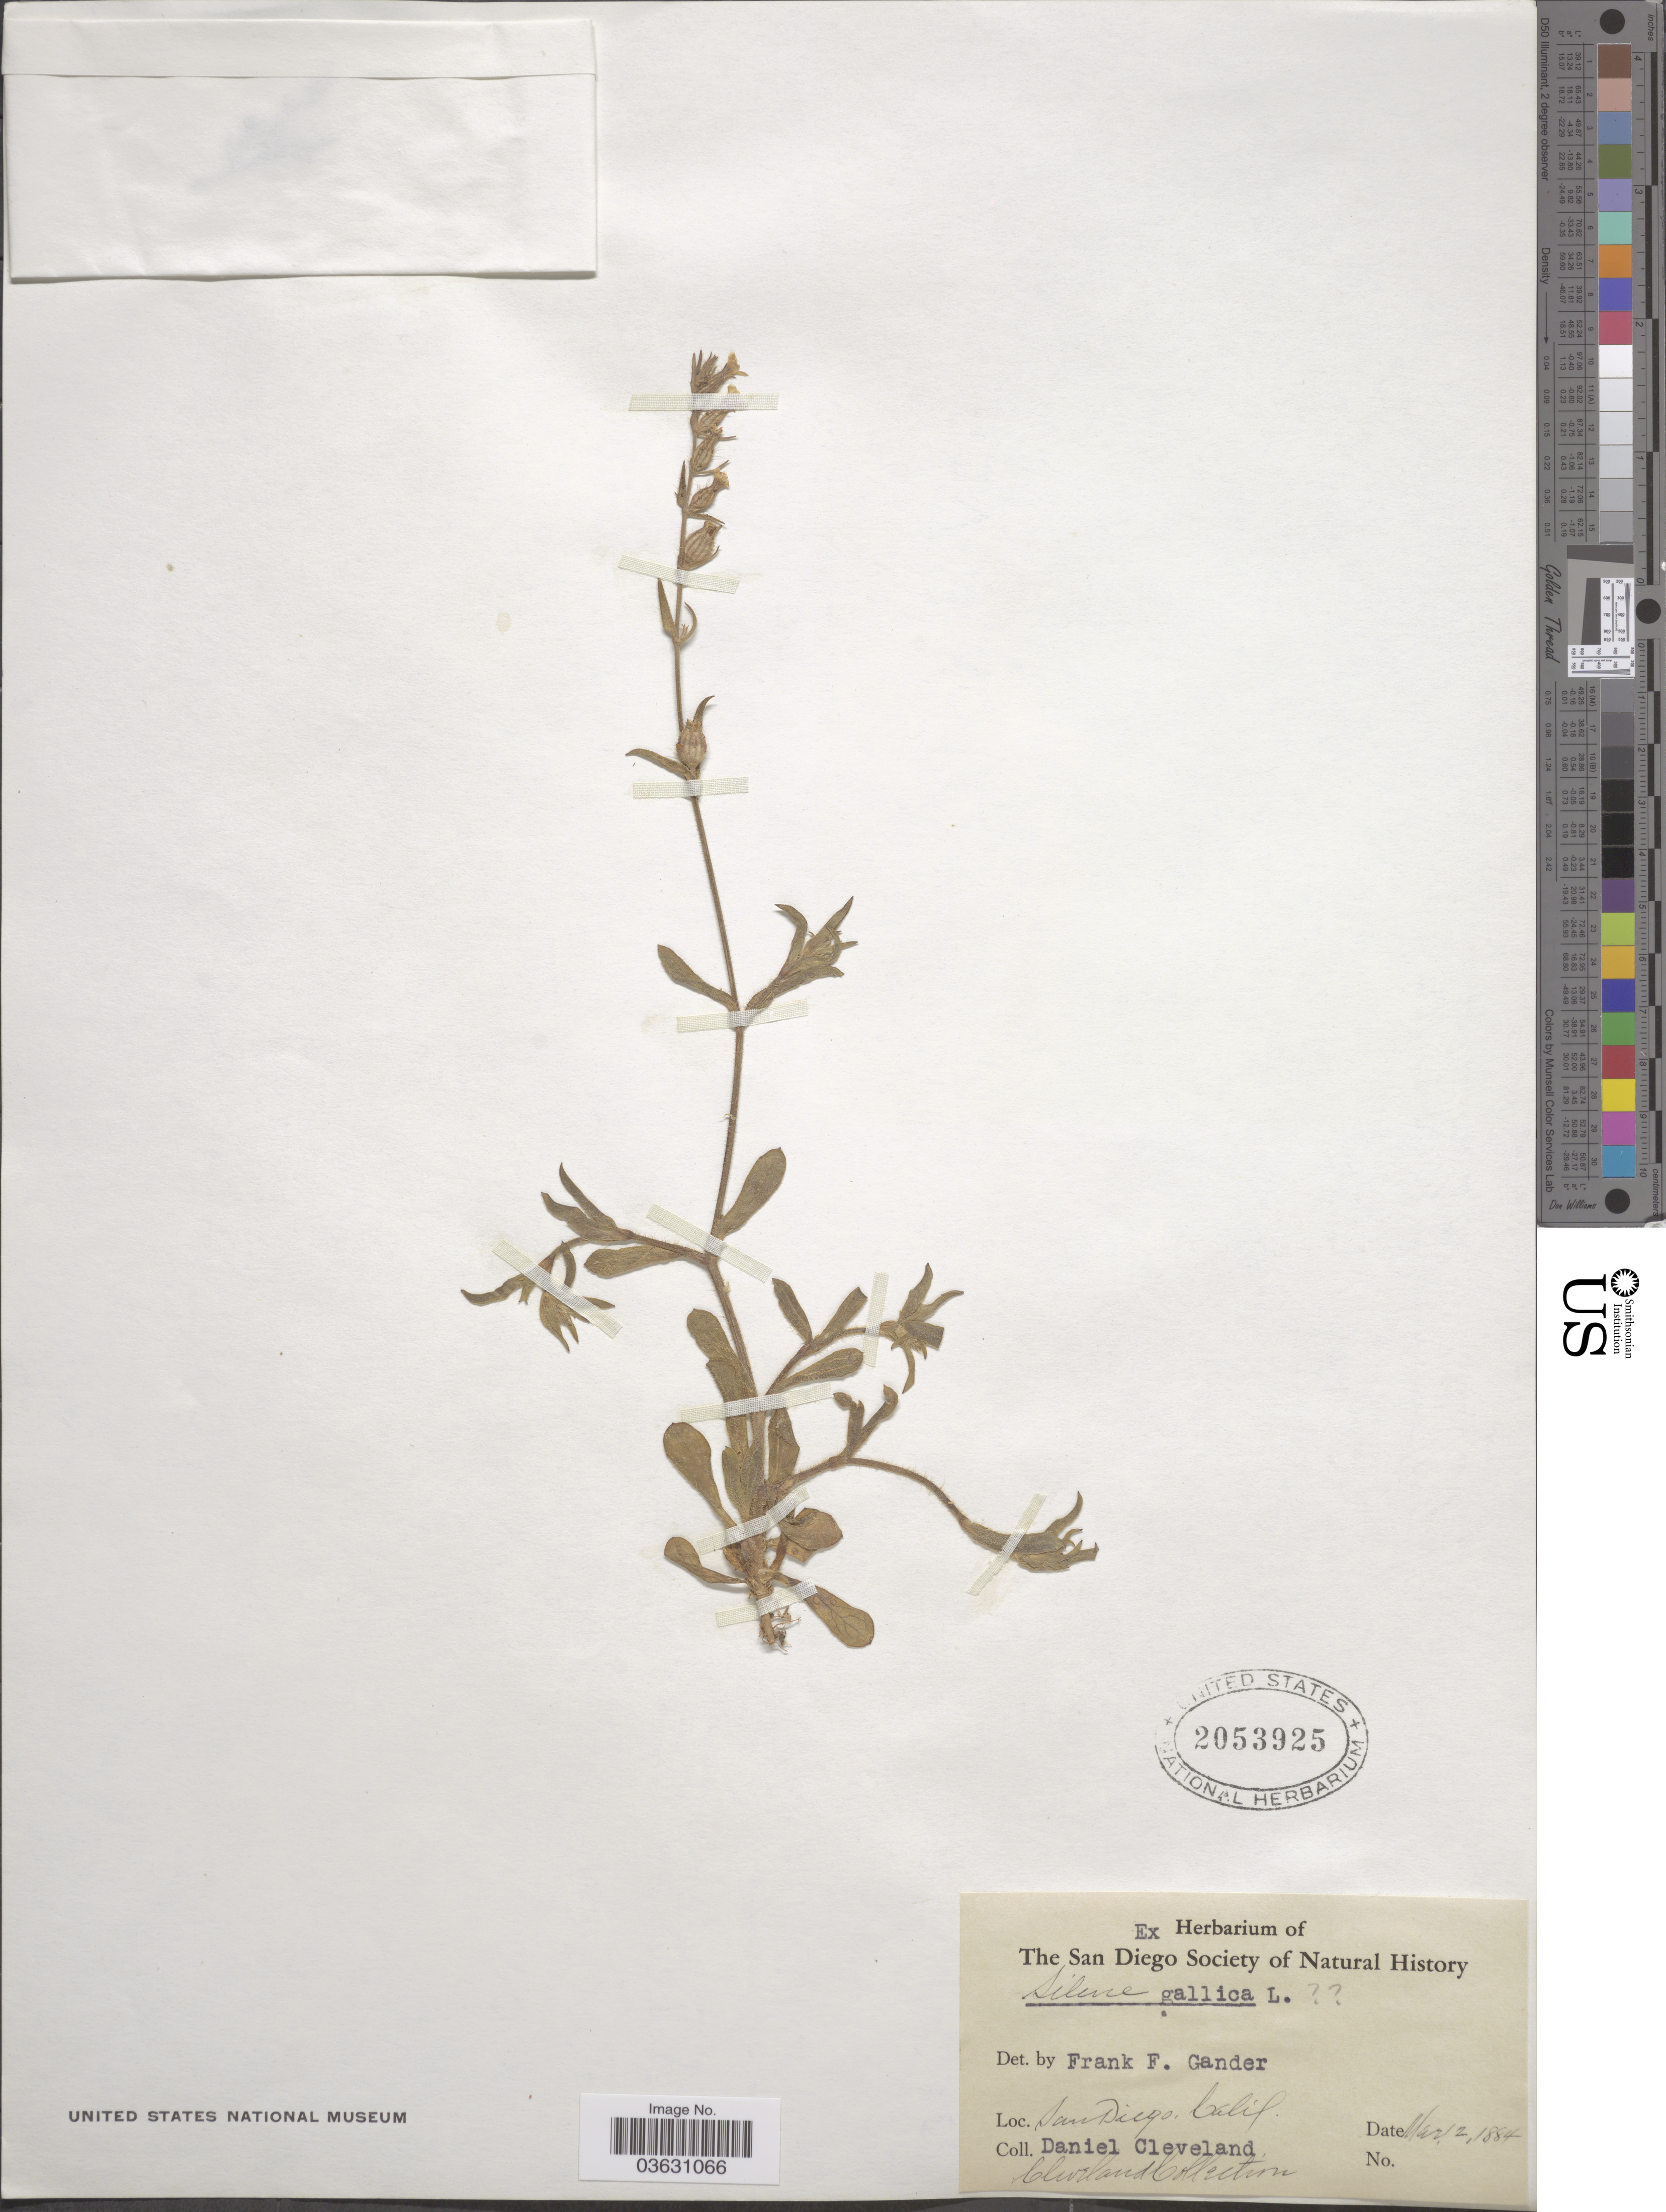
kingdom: Plantae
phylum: Tracheophyta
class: Magnoliopsida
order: Caryophyllales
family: Caryophyllaceae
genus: Silene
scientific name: Silene gallica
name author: L.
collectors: D. Cleveland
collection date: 1884-03-12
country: United States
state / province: California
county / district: San Diego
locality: San Diego.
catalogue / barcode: US 2053925